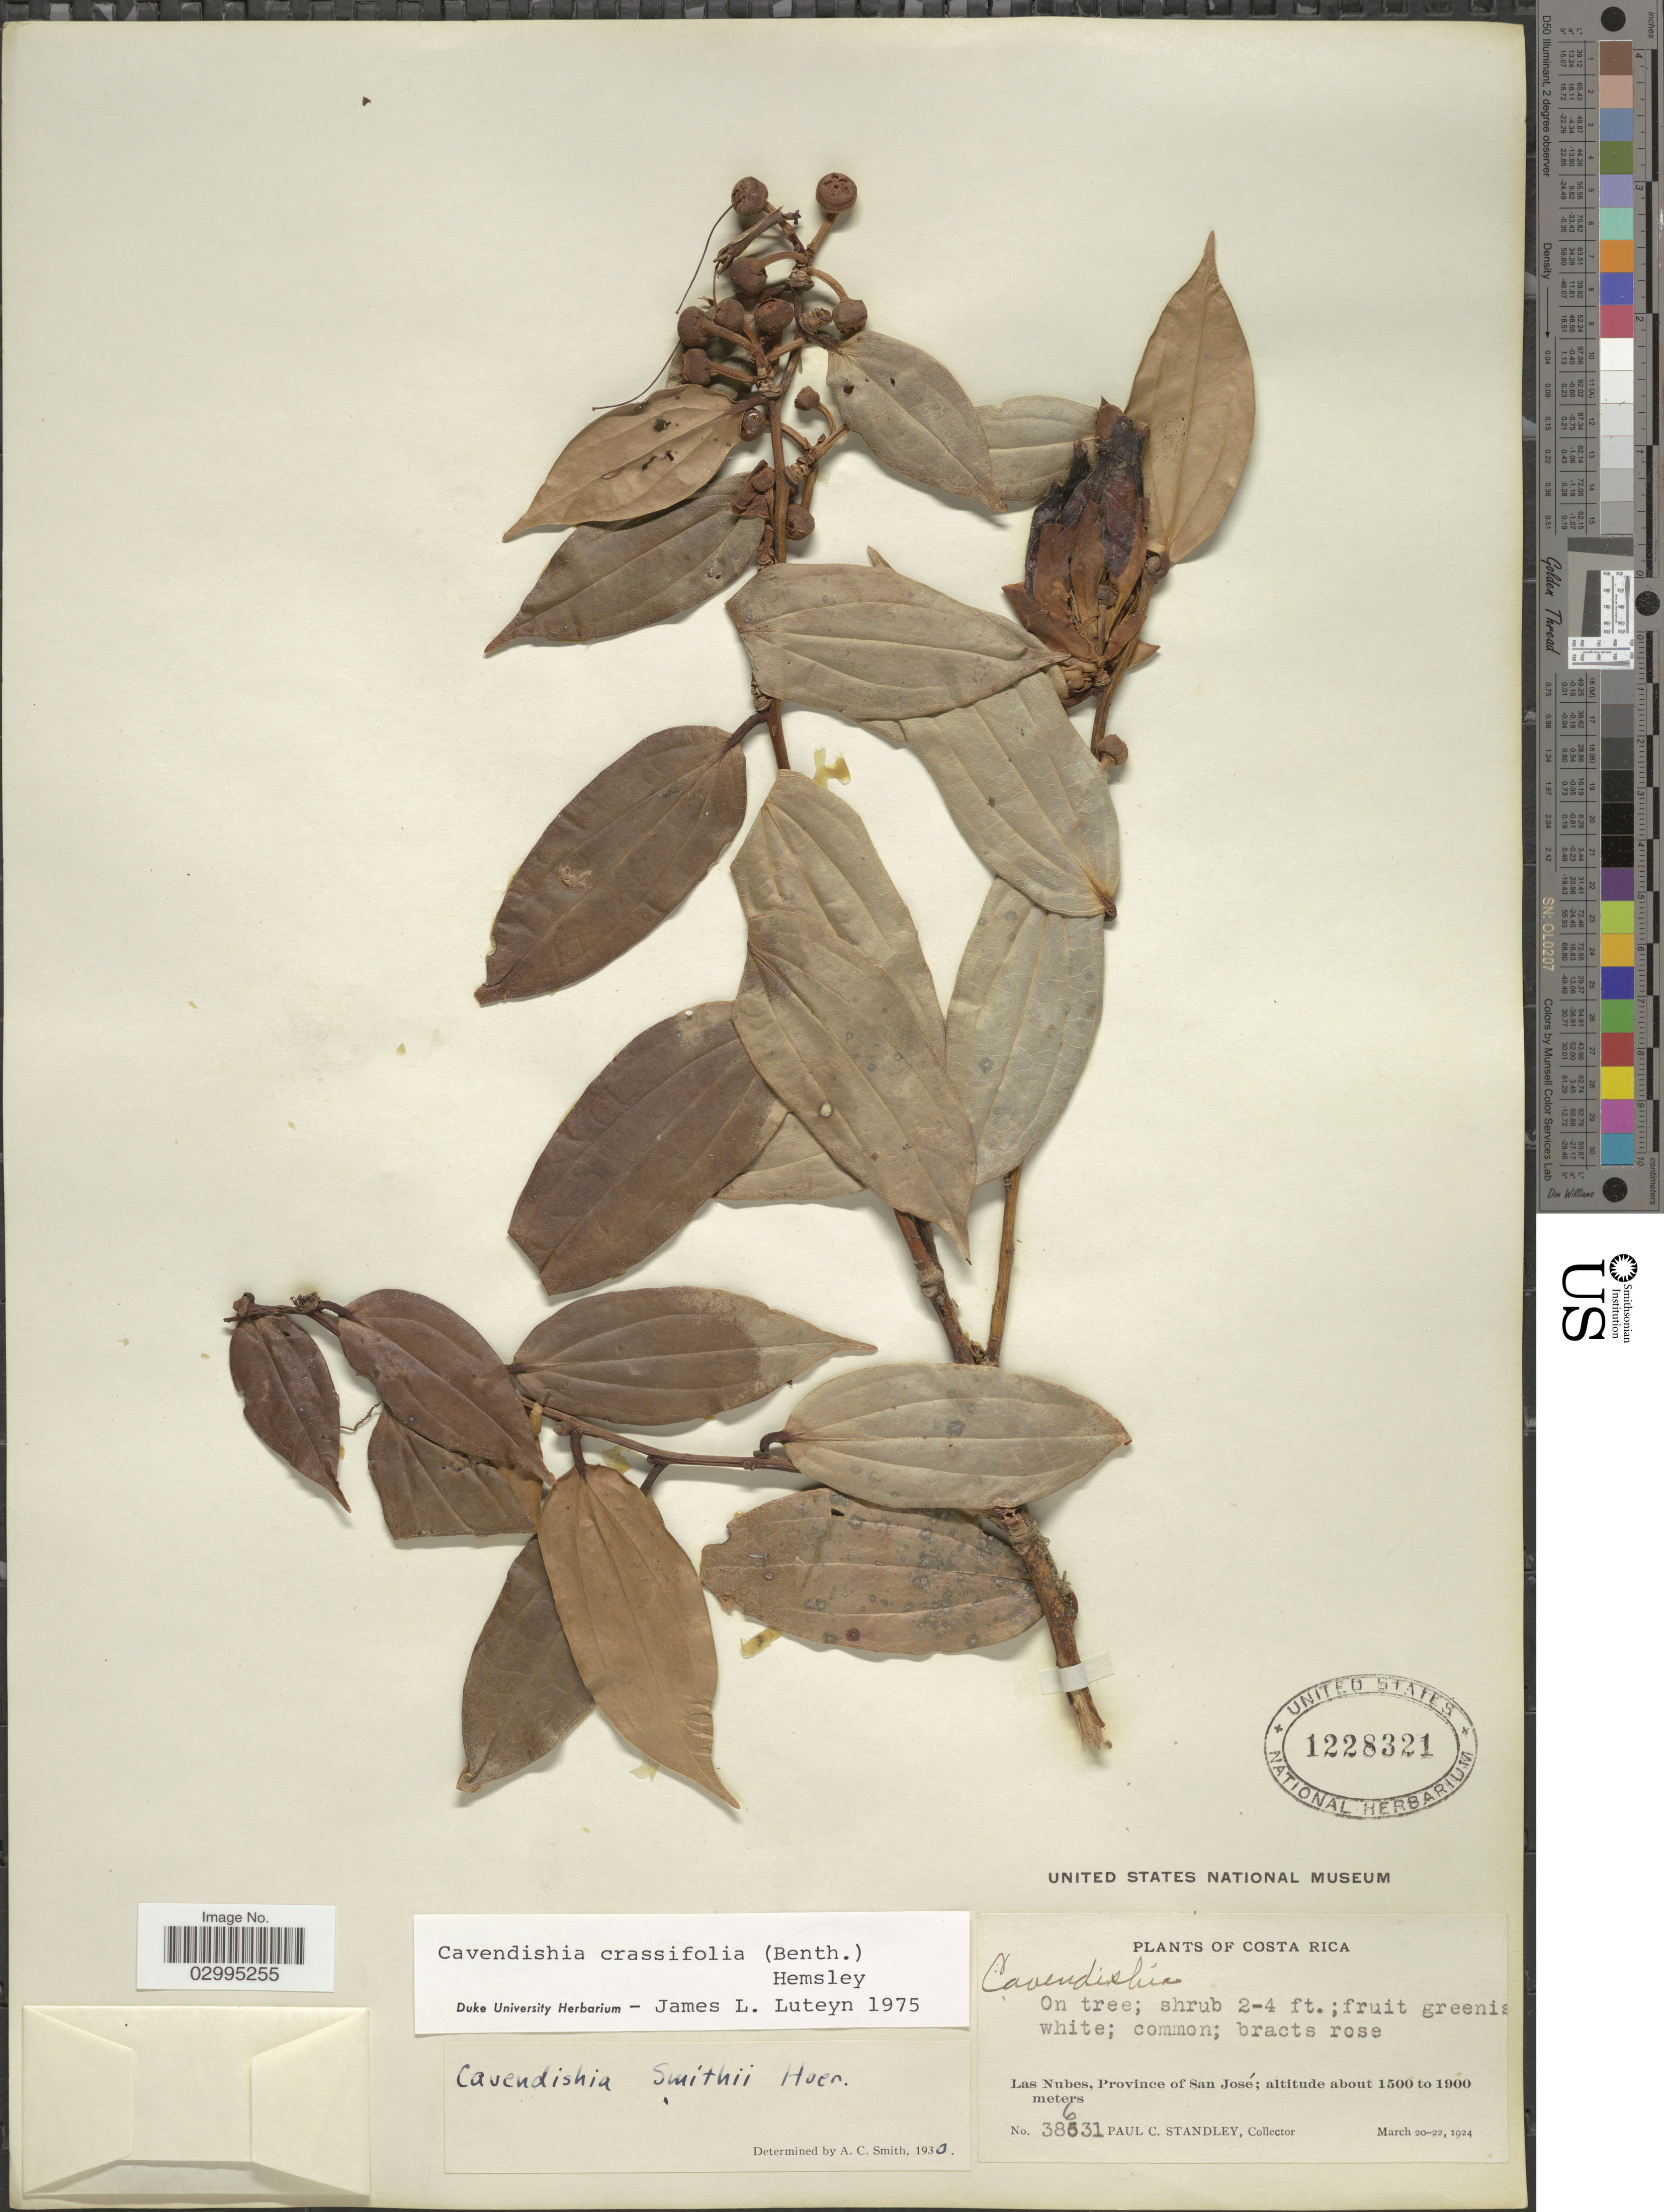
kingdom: Plantae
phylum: Tracheophyta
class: Magnoliopsida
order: Ericales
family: Ericaceae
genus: Cavendishia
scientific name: Cavendishia crassifolia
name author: (Benth.) Hemsl.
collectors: P. C. Standley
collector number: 38631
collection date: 1924-03-20/1924-03-22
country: Costa Rica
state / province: San José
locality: Las Nubes.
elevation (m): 1500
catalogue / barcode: US 1228321